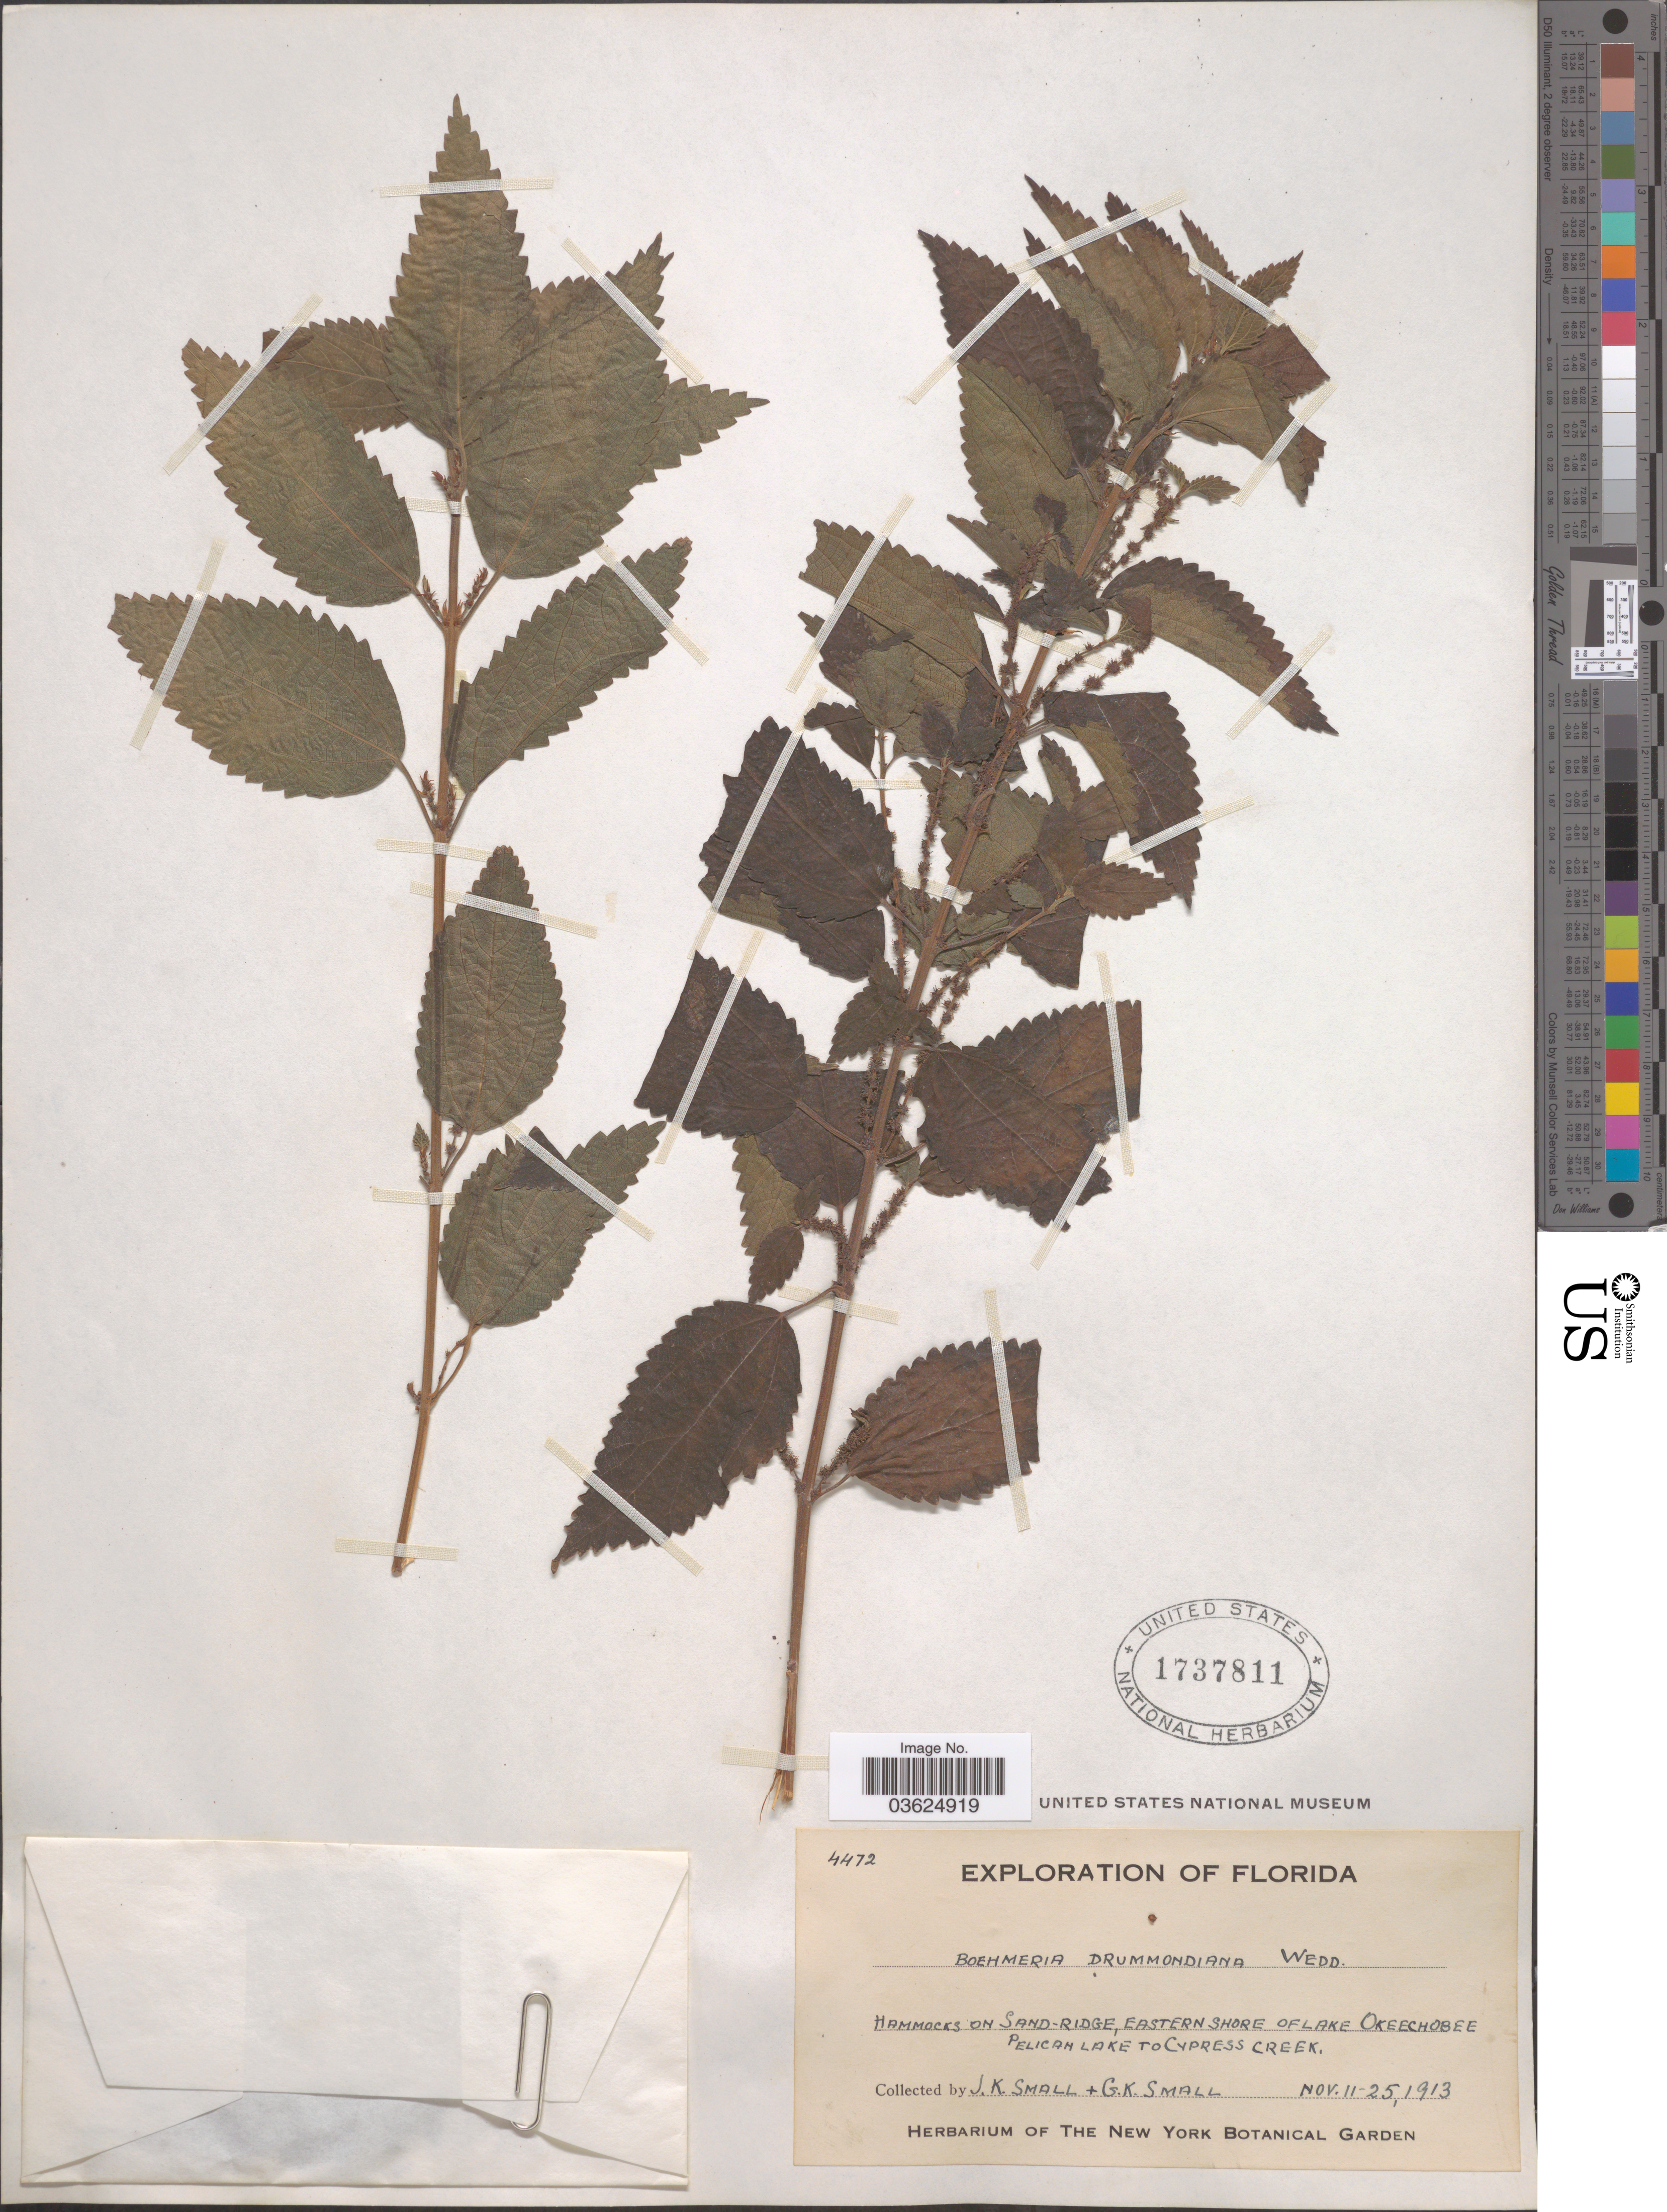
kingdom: Plantae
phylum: Tracheophyta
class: Magnoliopsida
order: Rosales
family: Urticaceae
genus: Boehmeria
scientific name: Boehmeria cylindrica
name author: (L.) Sw.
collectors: J. K. Small & G. K. Small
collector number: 4472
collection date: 1913-11-11/1913-11-25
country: United States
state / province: Florida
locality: Hammocks on sand-ridge, Eastern shore of Lake Okeechobee. Pelican Lake to Cypress Creek.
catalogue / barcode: US 1737811